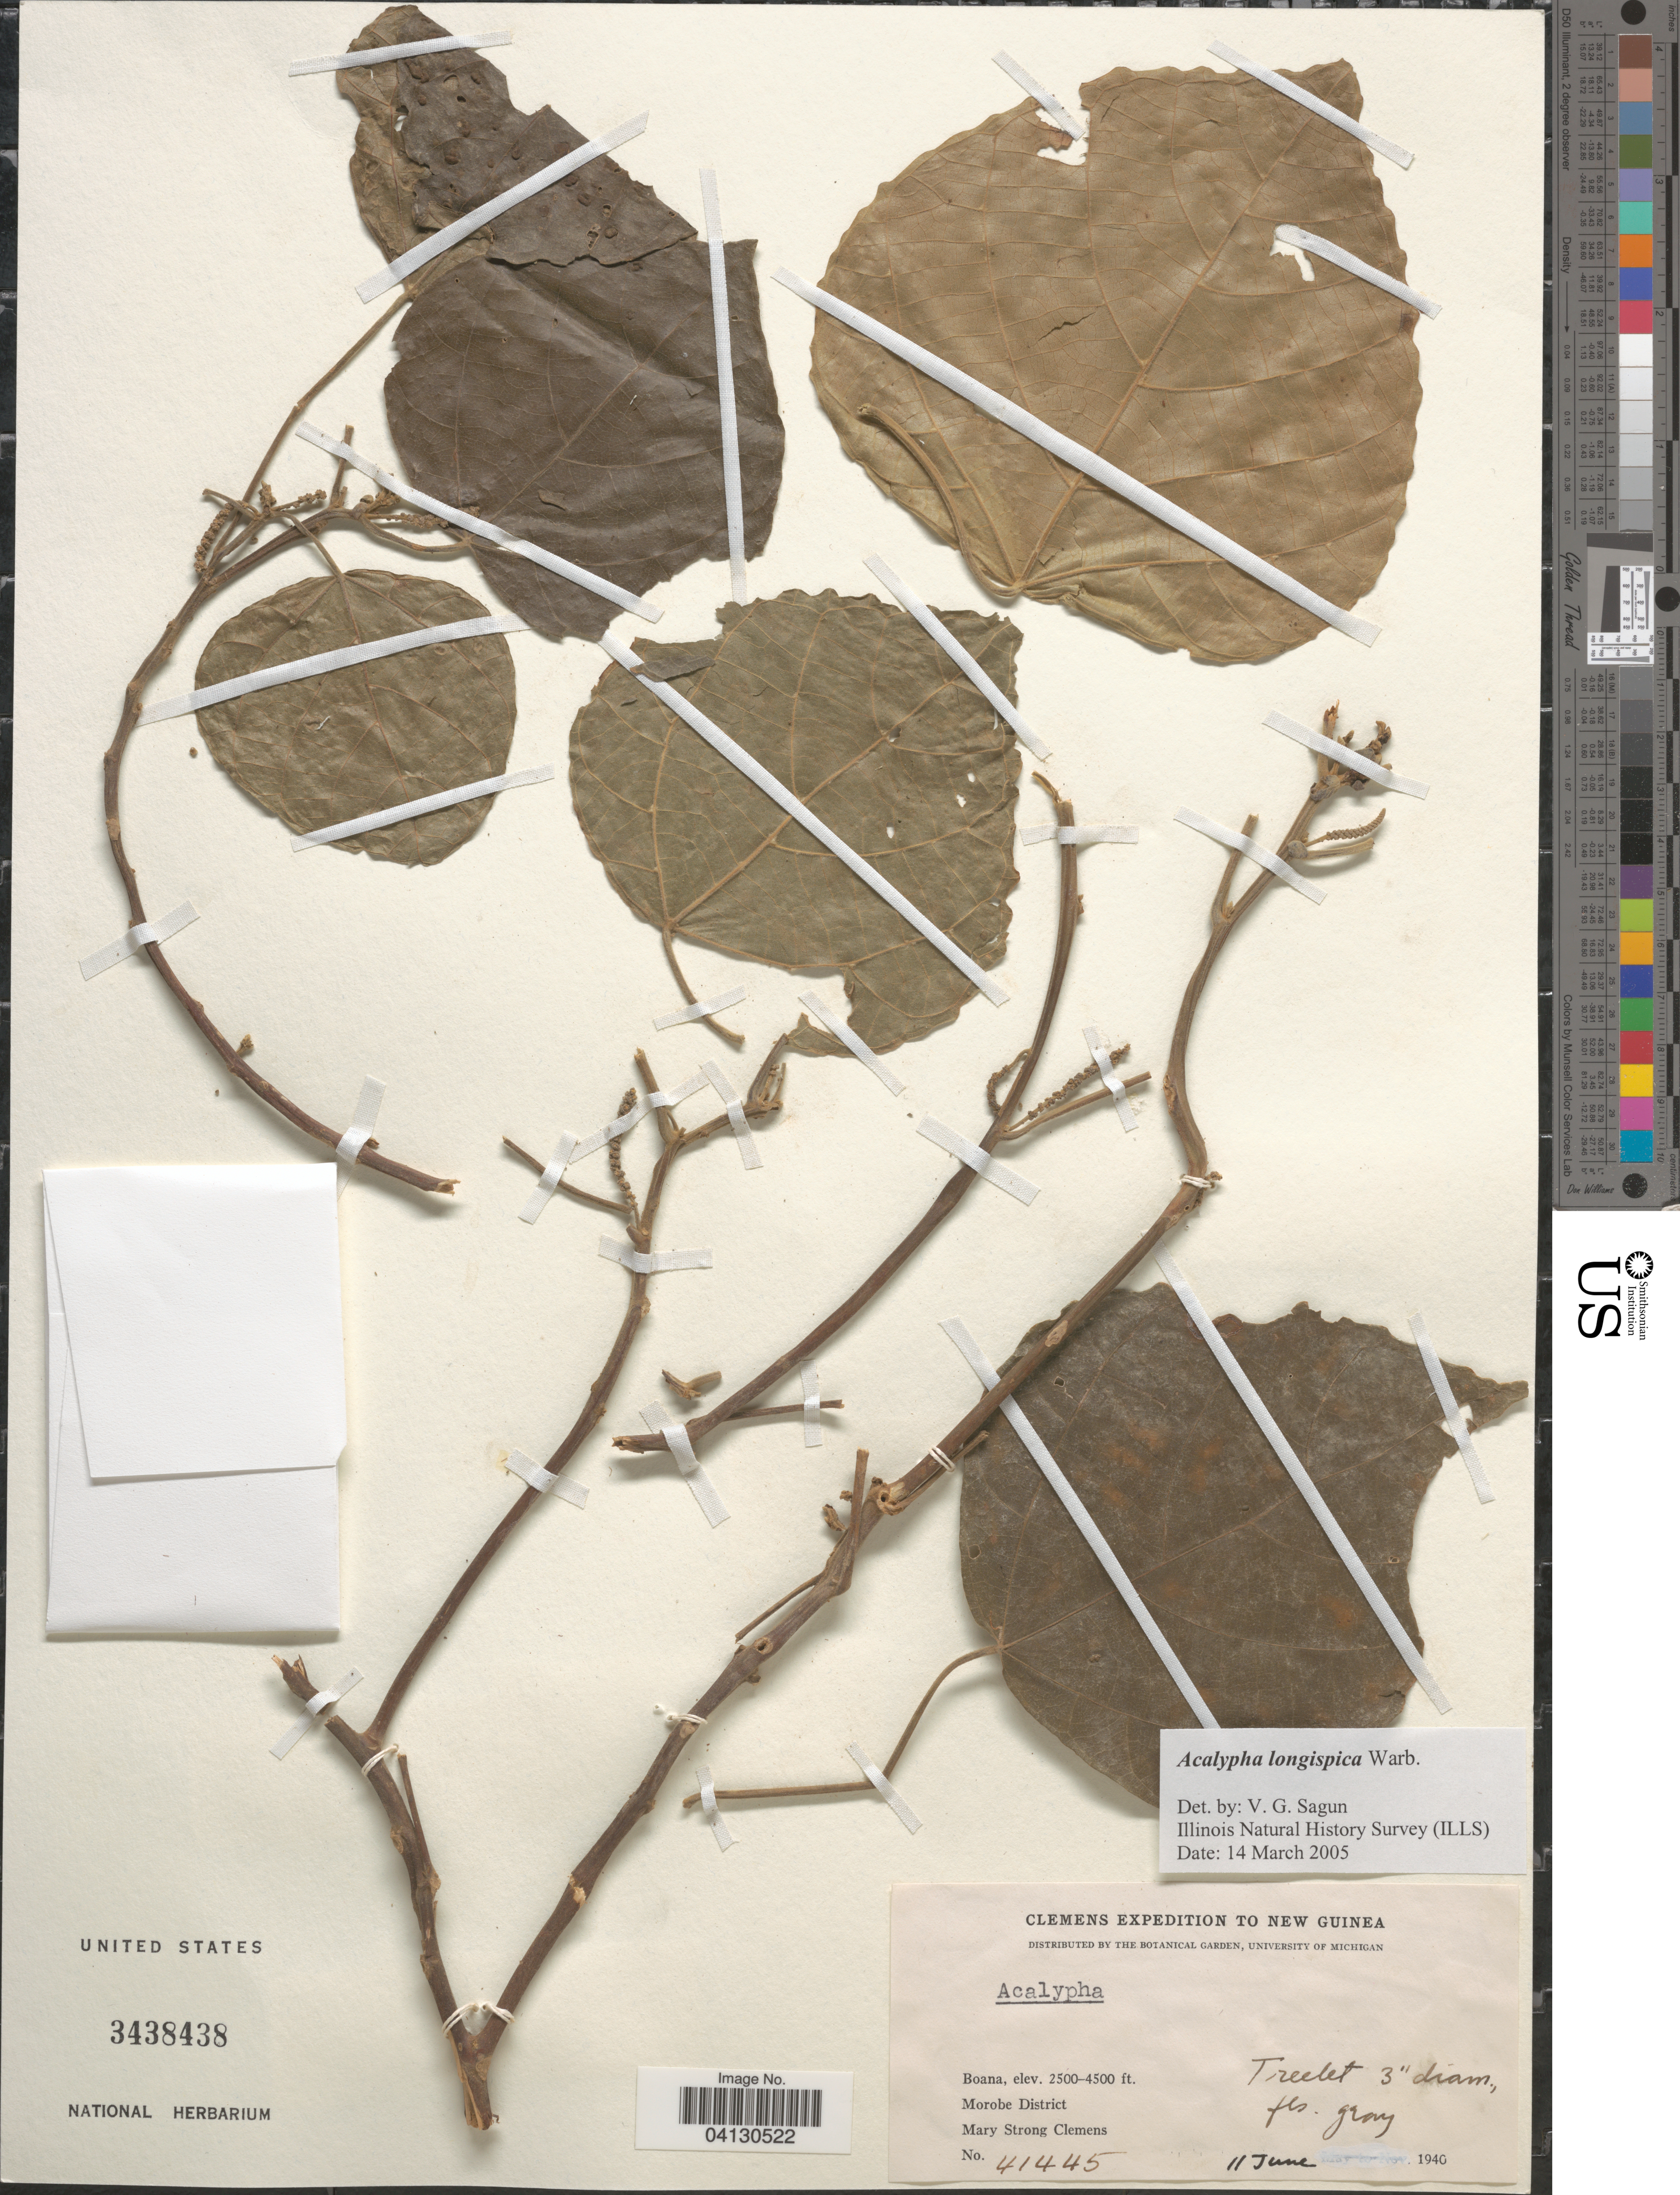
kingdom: Plantae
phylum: Tracheophyta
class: Magnoliopsida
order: Malpighiales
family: Euphorbiaceae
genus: Acalypha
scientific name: Acalypha longispica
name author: Warb.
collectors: M. S. Clemens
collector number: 41445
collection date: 1940-06-11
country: Papua New Guinea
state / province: Morobe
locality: Clemens Expedition to New Guinea. Boana. Morobe District.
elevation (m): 762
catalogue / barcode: US 3438438